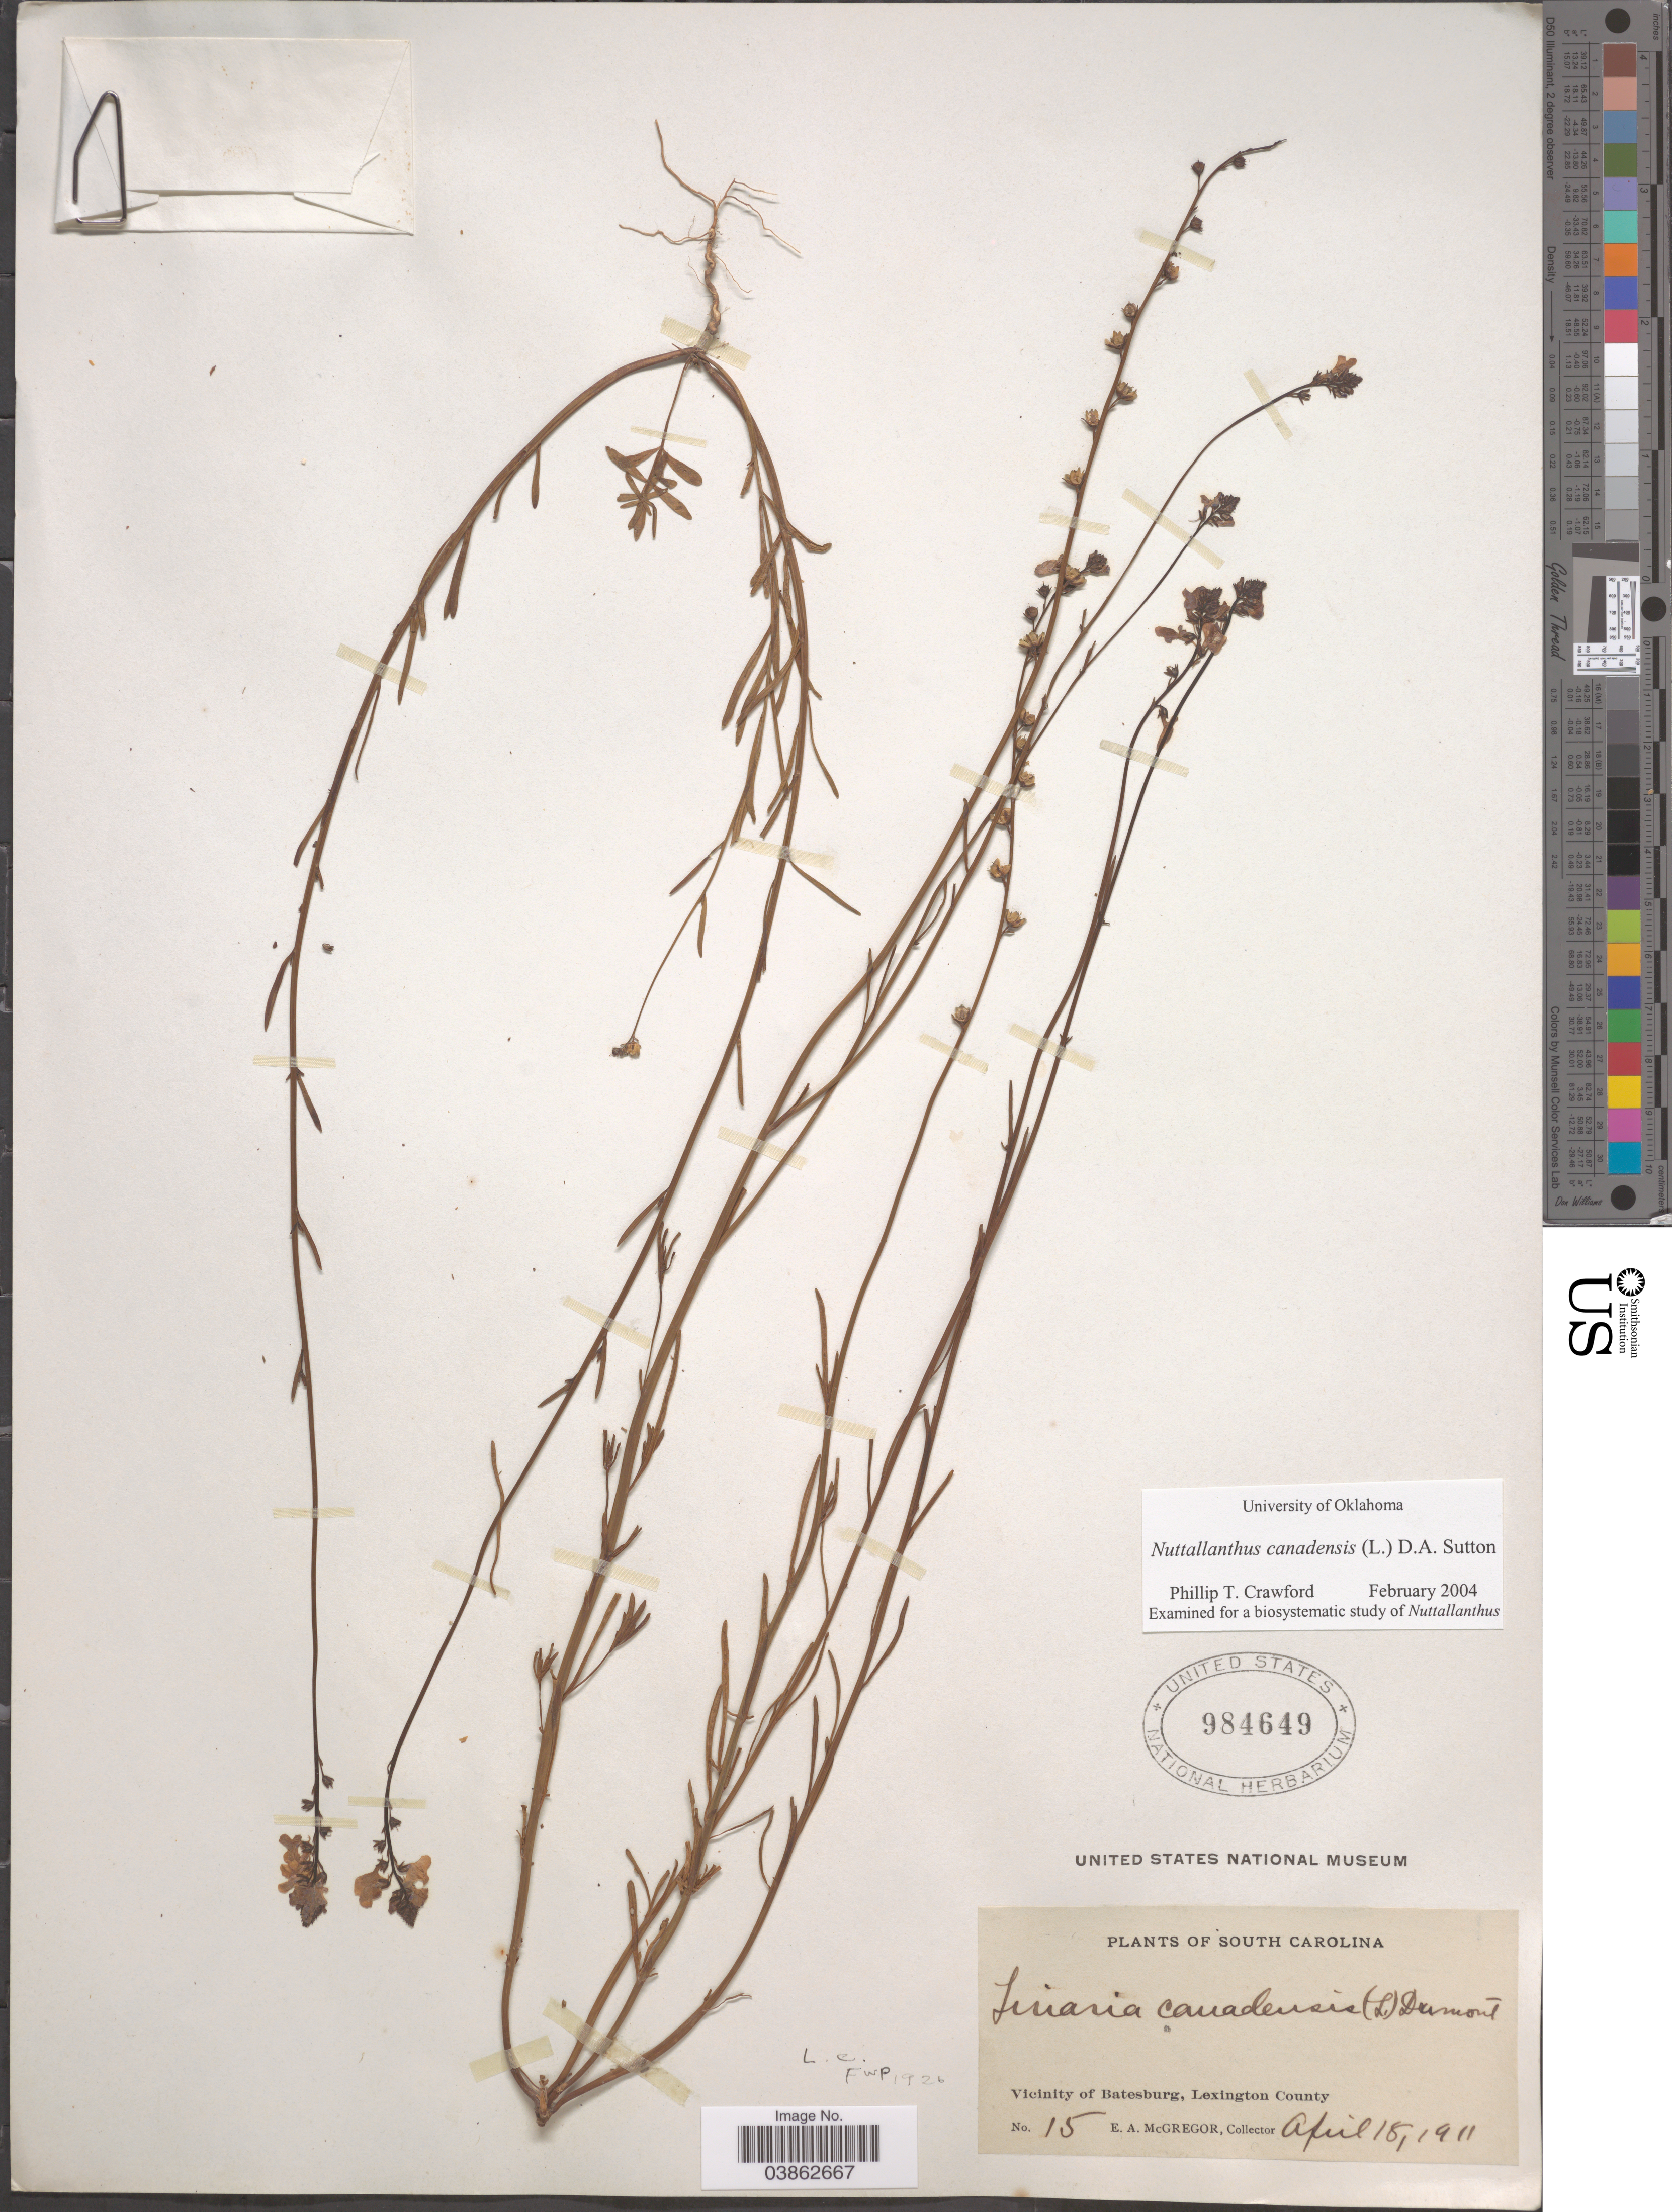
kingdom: Plantae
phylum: Tracheophyta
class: Magnoliopsida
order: Lamiales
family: Plantaginaceae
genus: Linaria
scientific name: Linaria canadensis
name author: (L.) Dum. Cours.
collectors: E. A. McGregor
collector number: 15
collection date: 1911-04-15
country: United States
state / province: South Carolina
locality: Vicinity of Batesburg, Lexington County.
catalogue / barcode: US 984649